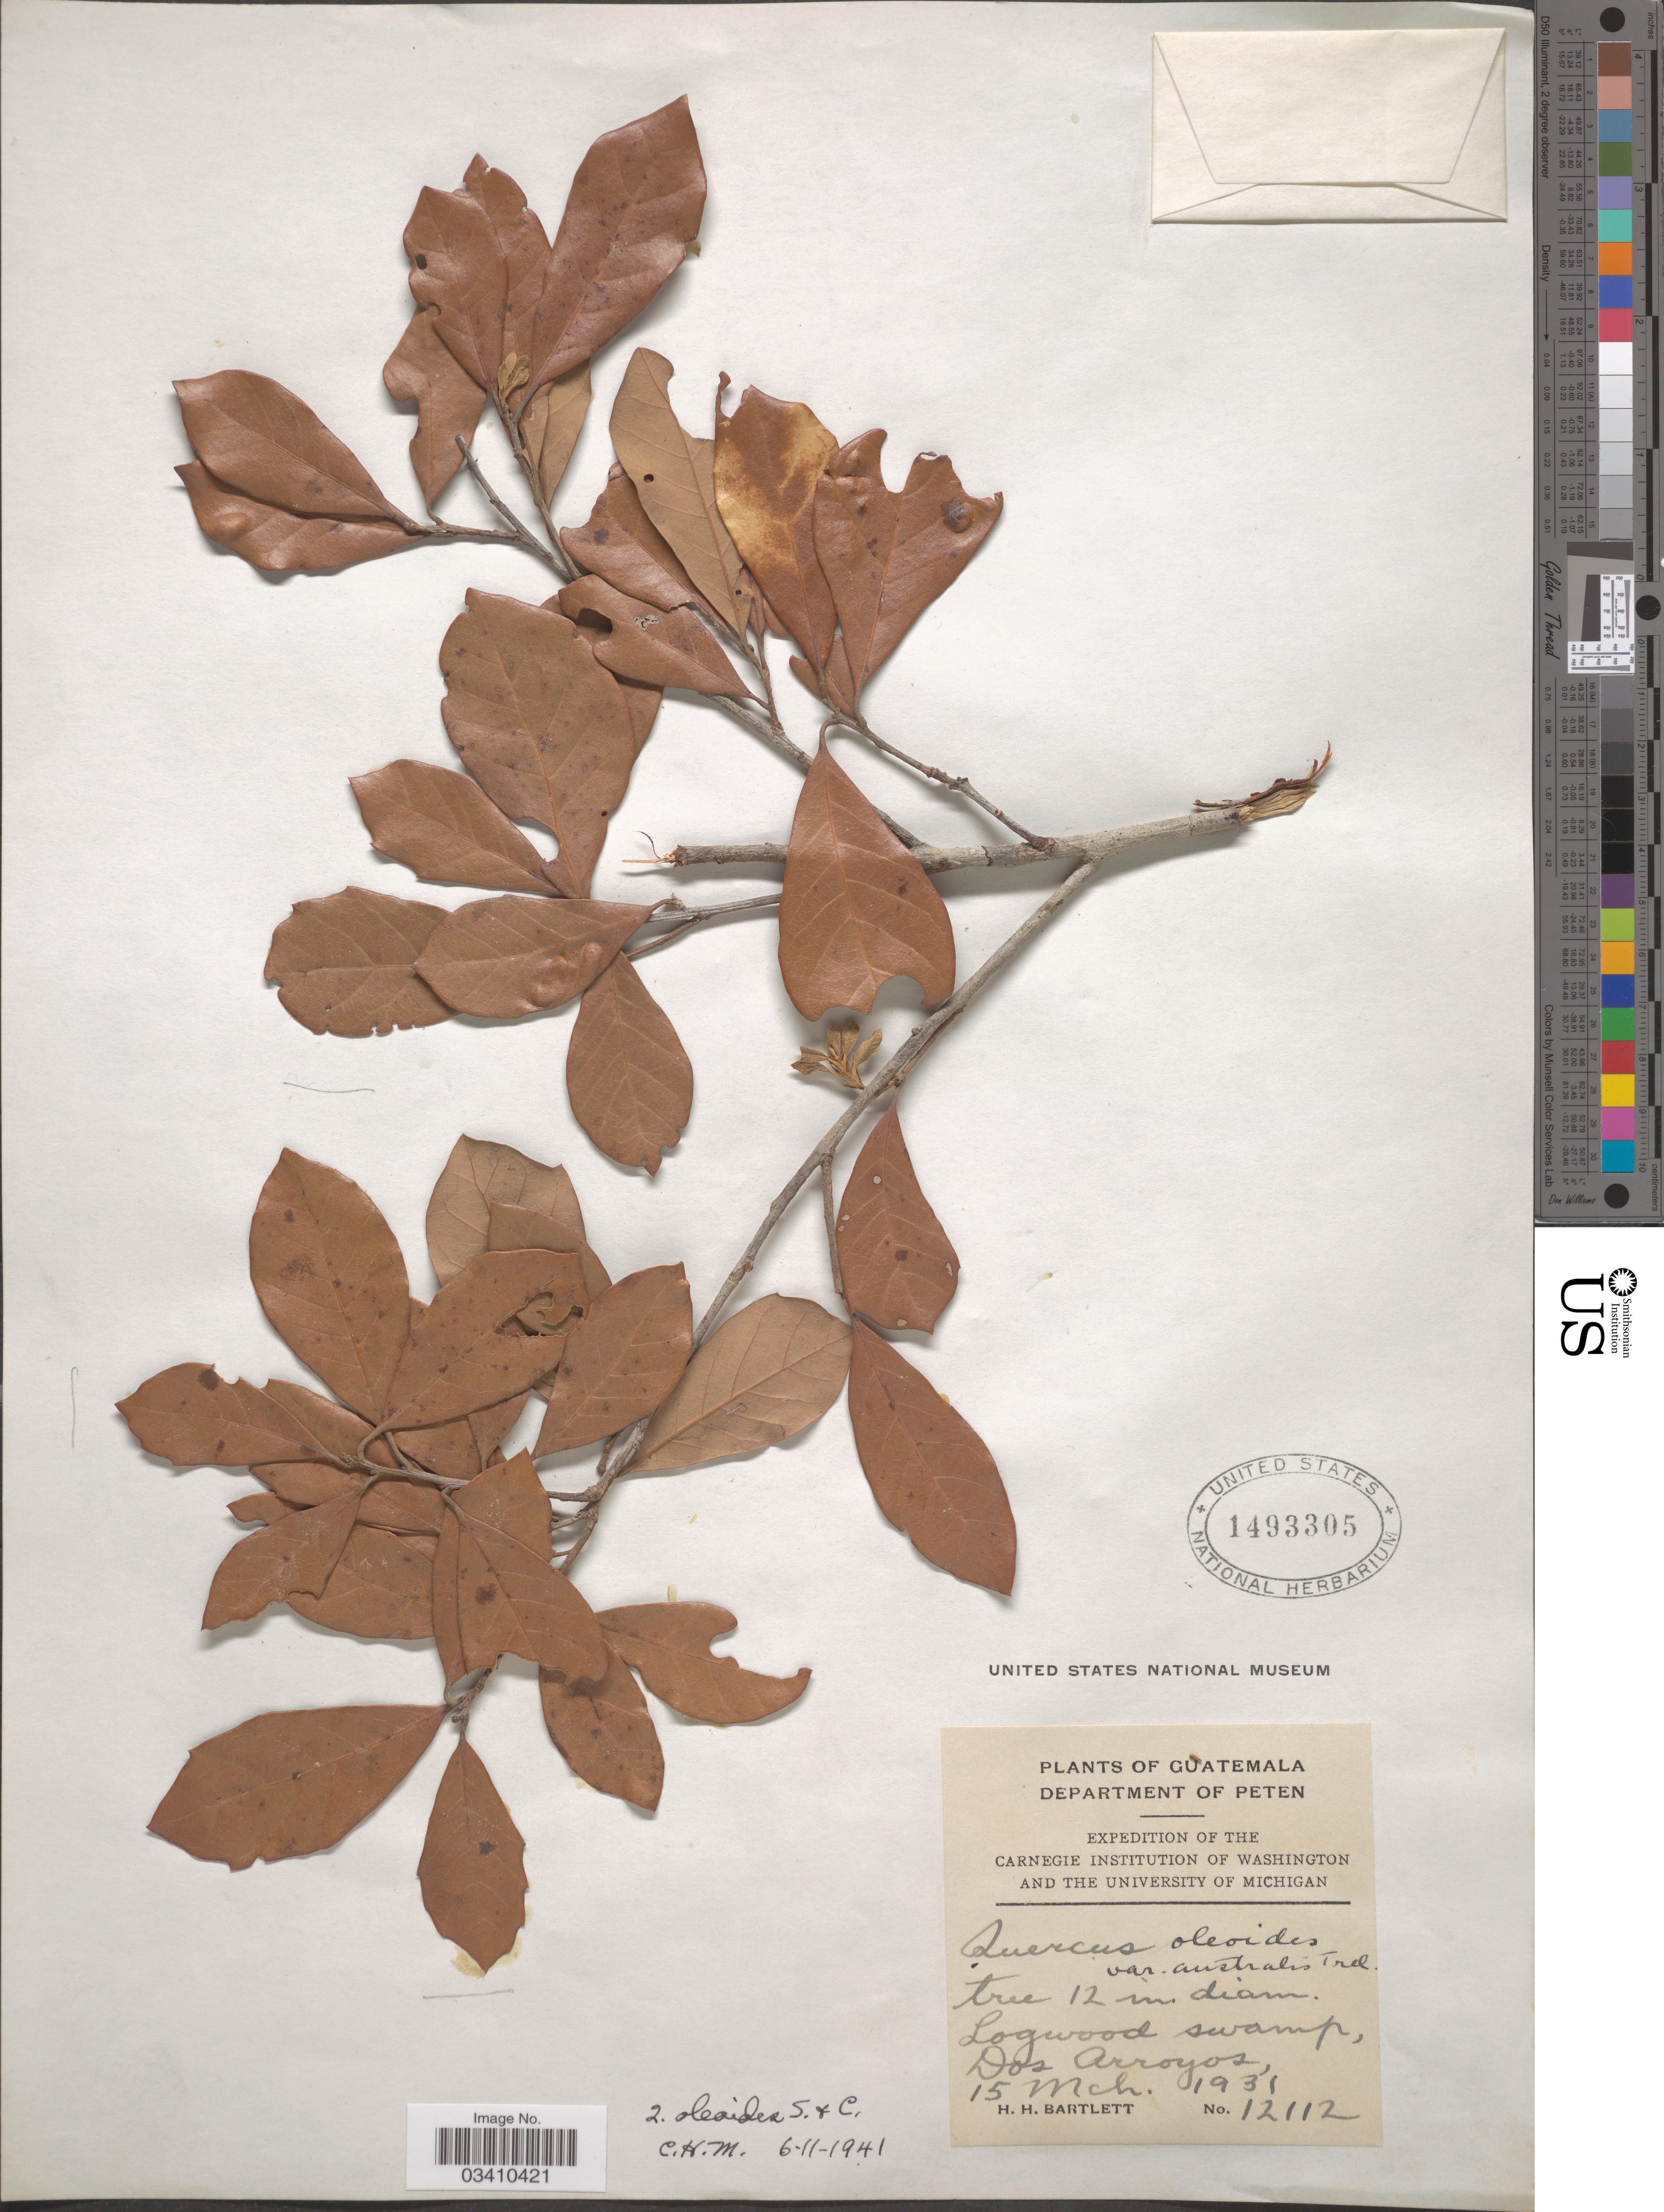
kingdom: Plantae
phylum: Tracheophyta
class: Magnoliopsida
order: Fagales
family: Fagaceae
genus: Quercus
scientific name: Quercus oleoides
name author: Schltdl. & Cham.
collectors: H. H. Bartlett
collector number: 12112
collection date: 1931-03-15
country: Guatemala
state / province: El Petén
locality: Department of Peten. Logwood swamp, Dos Arroyos.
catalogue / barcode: US 1493305